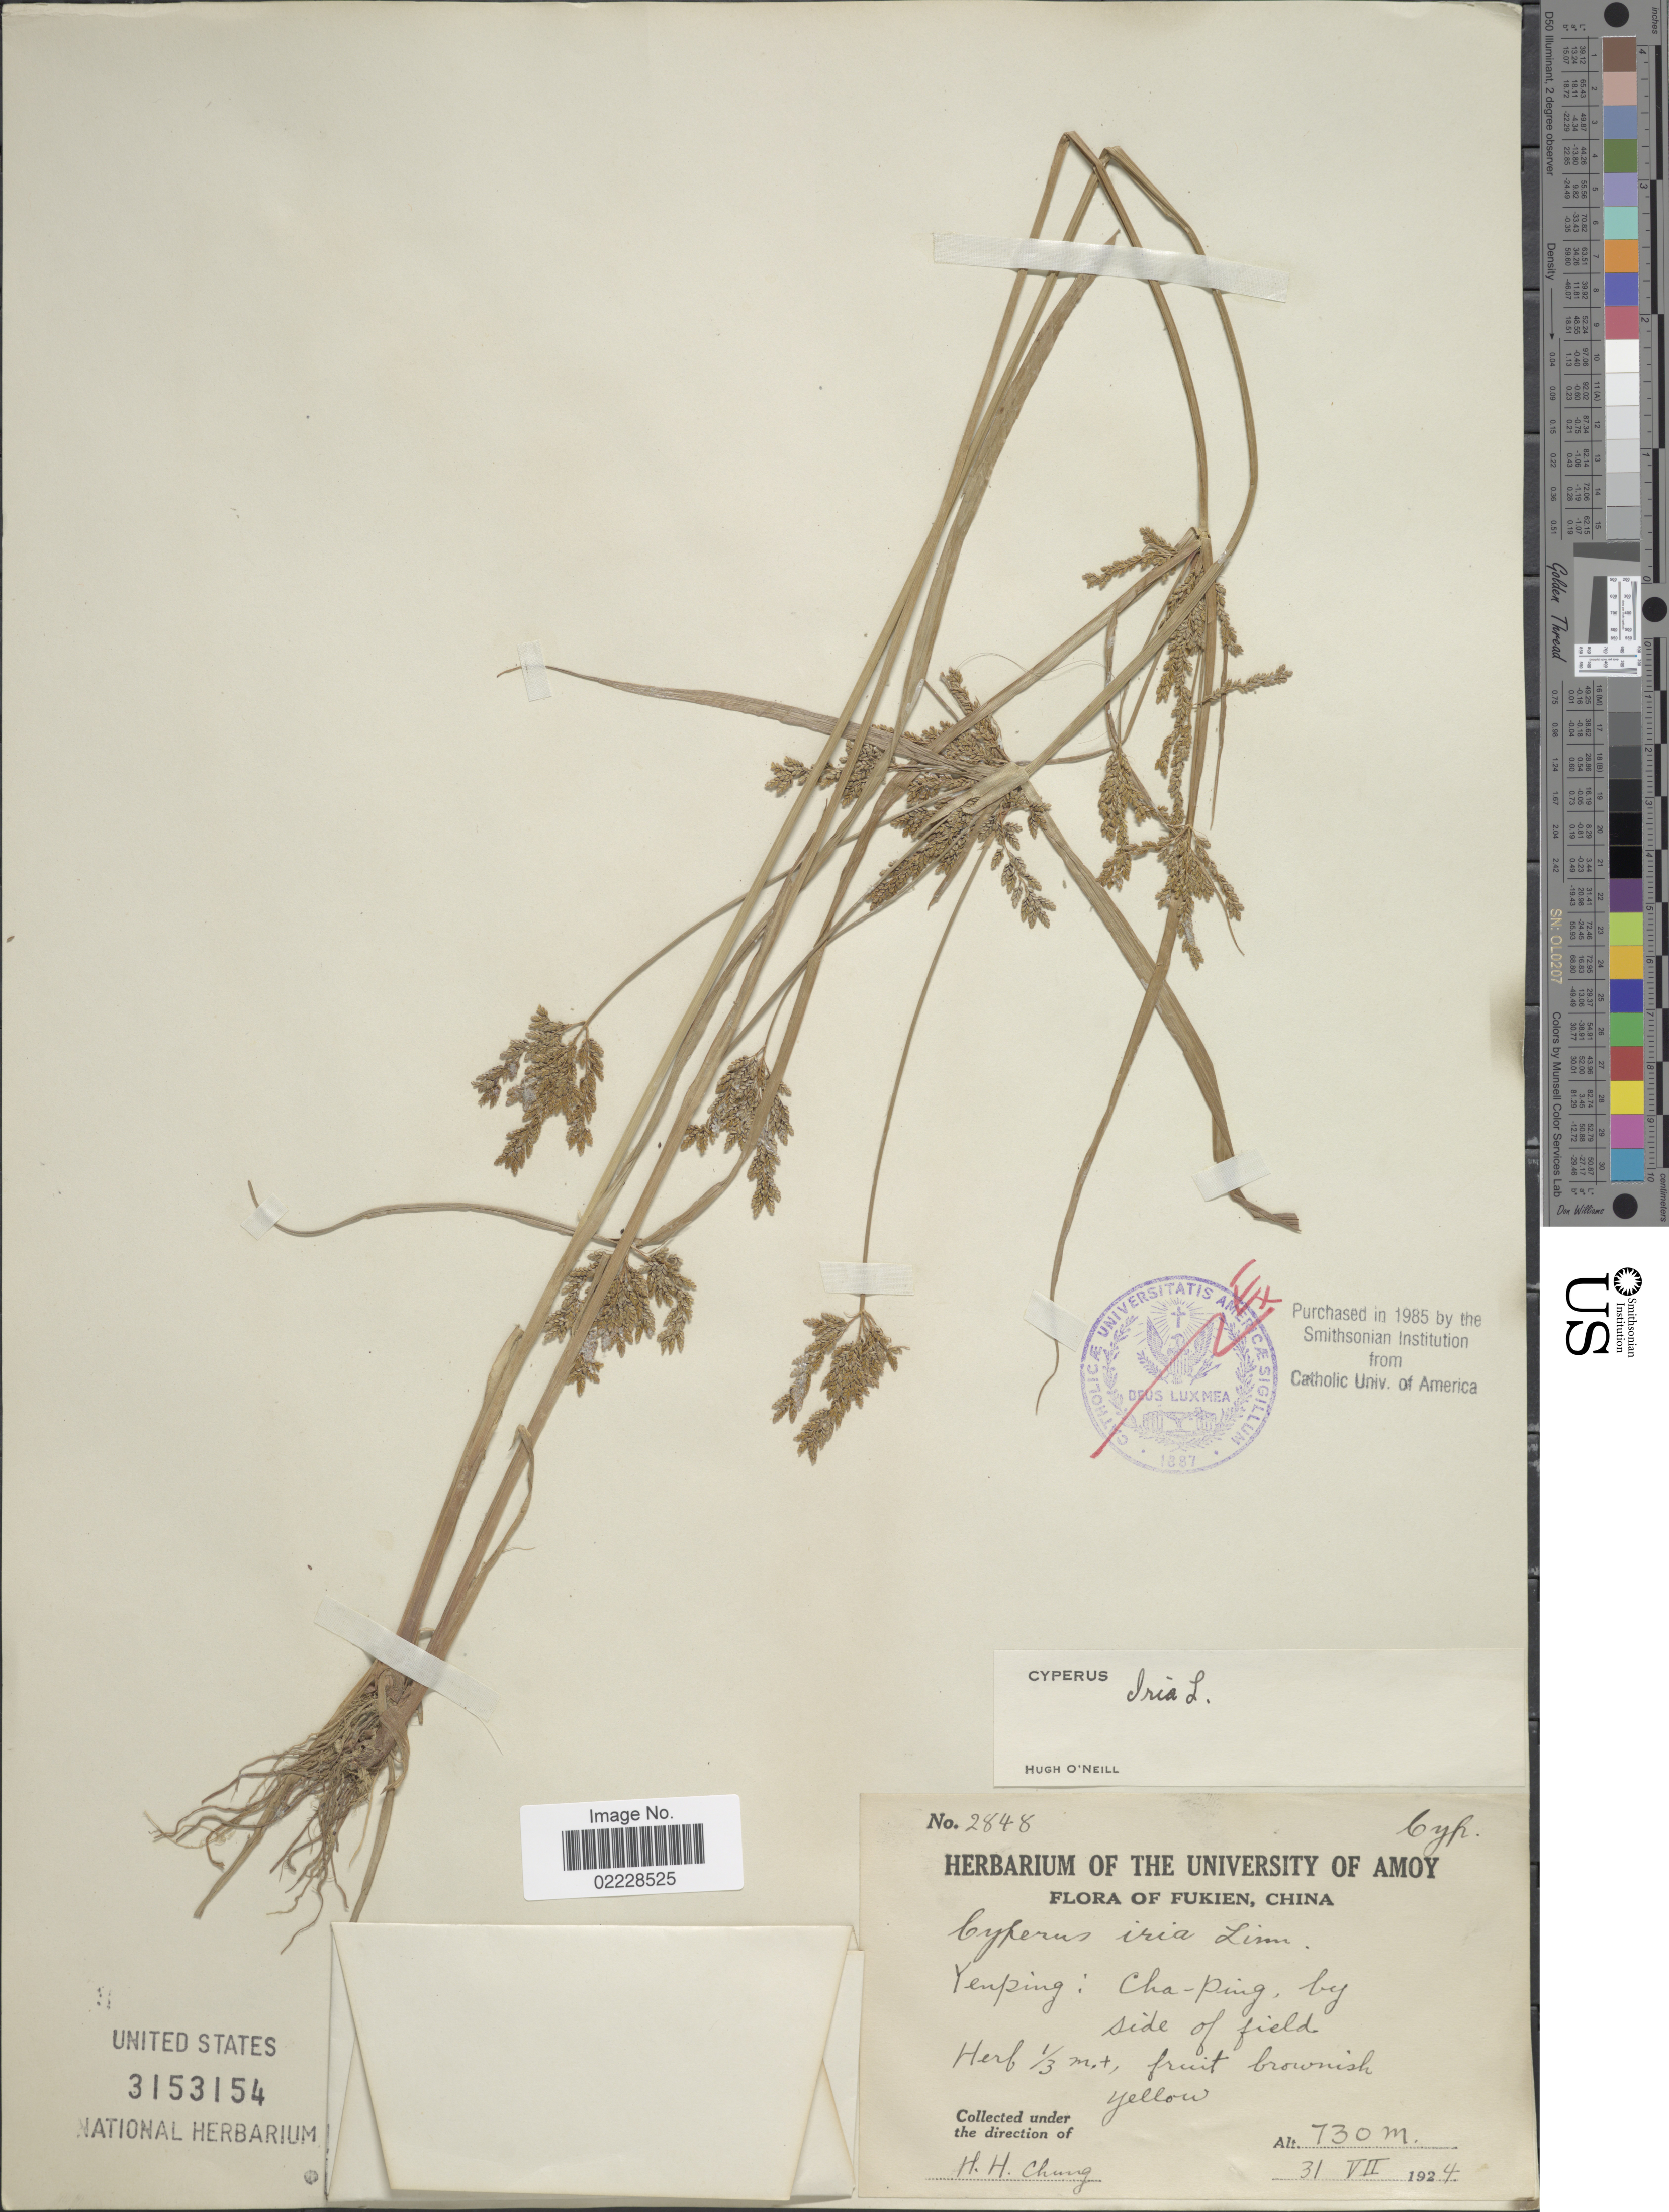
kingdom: Plantae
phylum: Tracheophyta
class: Liliopsida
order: Poales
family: Cyperaceae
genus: Cyperus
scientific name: Cyperus iria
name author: L.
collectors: H. Chung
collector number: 2848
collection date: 1924-07-31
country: China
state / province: Fujian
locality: Fukien, China, Yenping: Cha-Ping, by side of field.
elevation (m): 730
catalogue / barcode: US 3153154